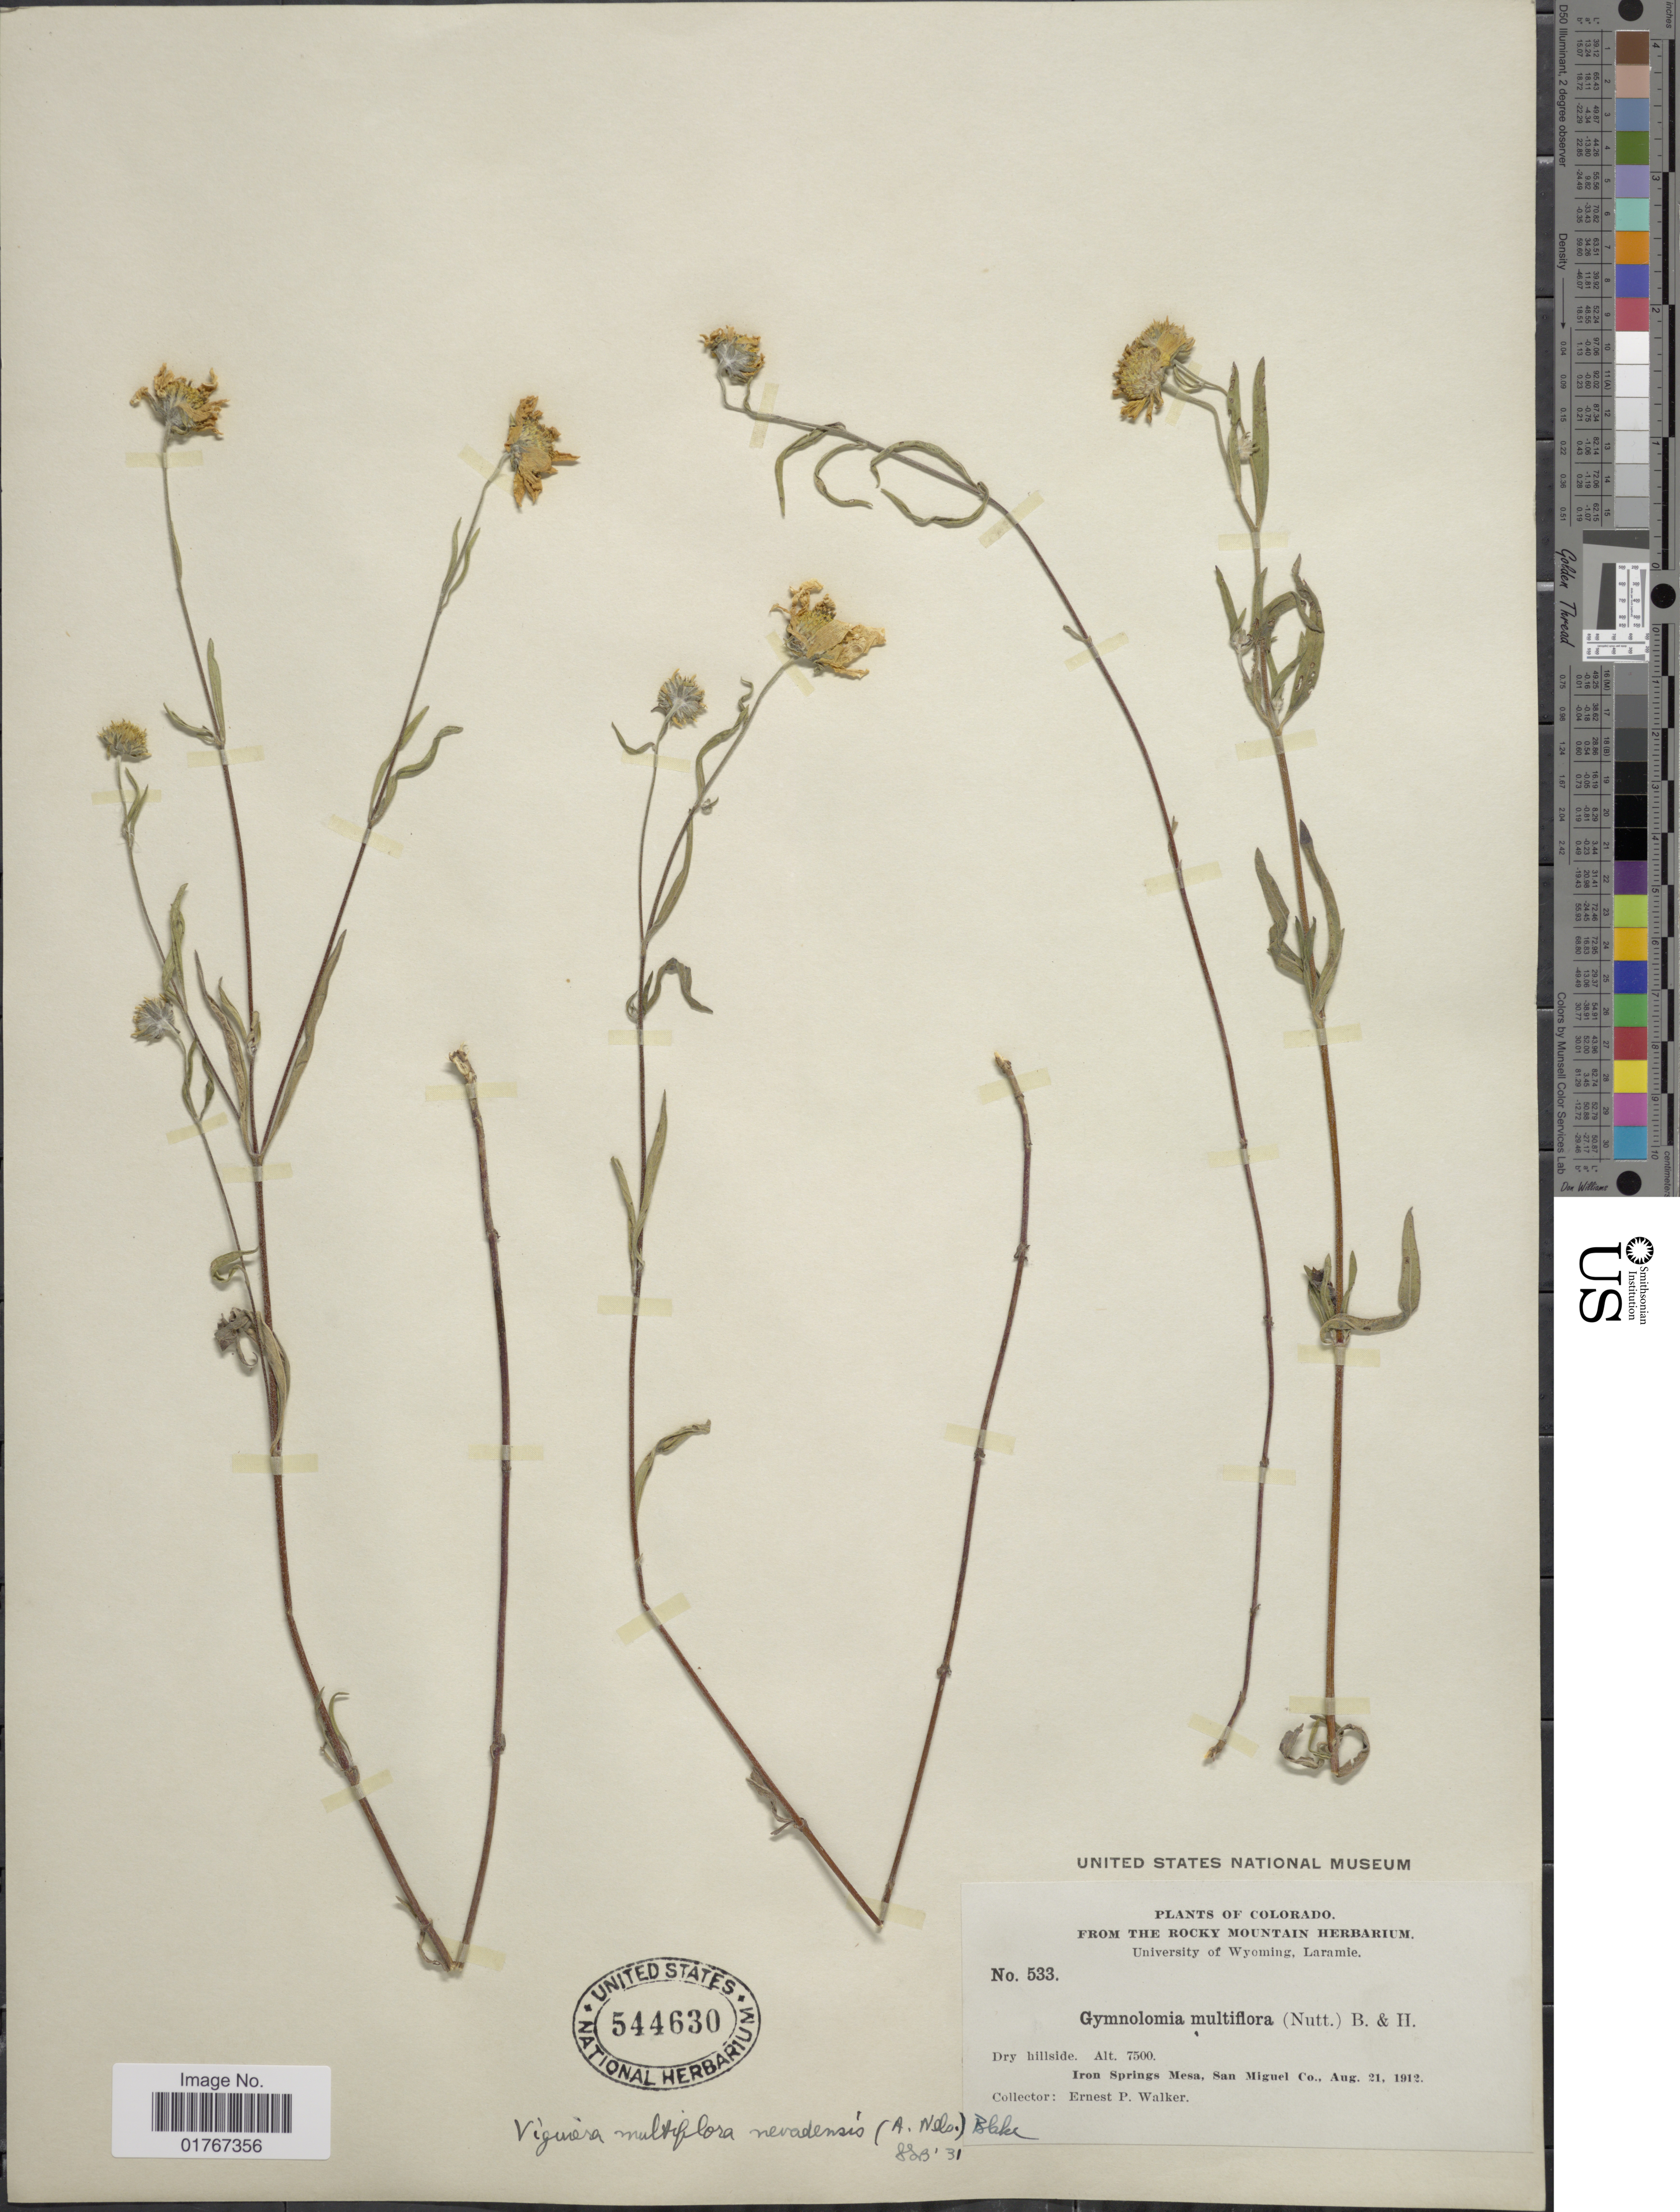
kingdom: Plantae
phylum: Tracheophyta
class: Magnoliopsida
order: Asterales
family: Asteraceae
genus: Heliomeris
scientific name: Heliomeris multiflora var. nevadensis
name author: (A. Nelson) Blake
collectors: E. P. Walker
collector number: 533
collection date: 1912-08-21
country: United States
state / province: Colorado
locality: Dry hillside. Iron Springs Mesa, San Miguel Co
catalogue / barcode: US 544630